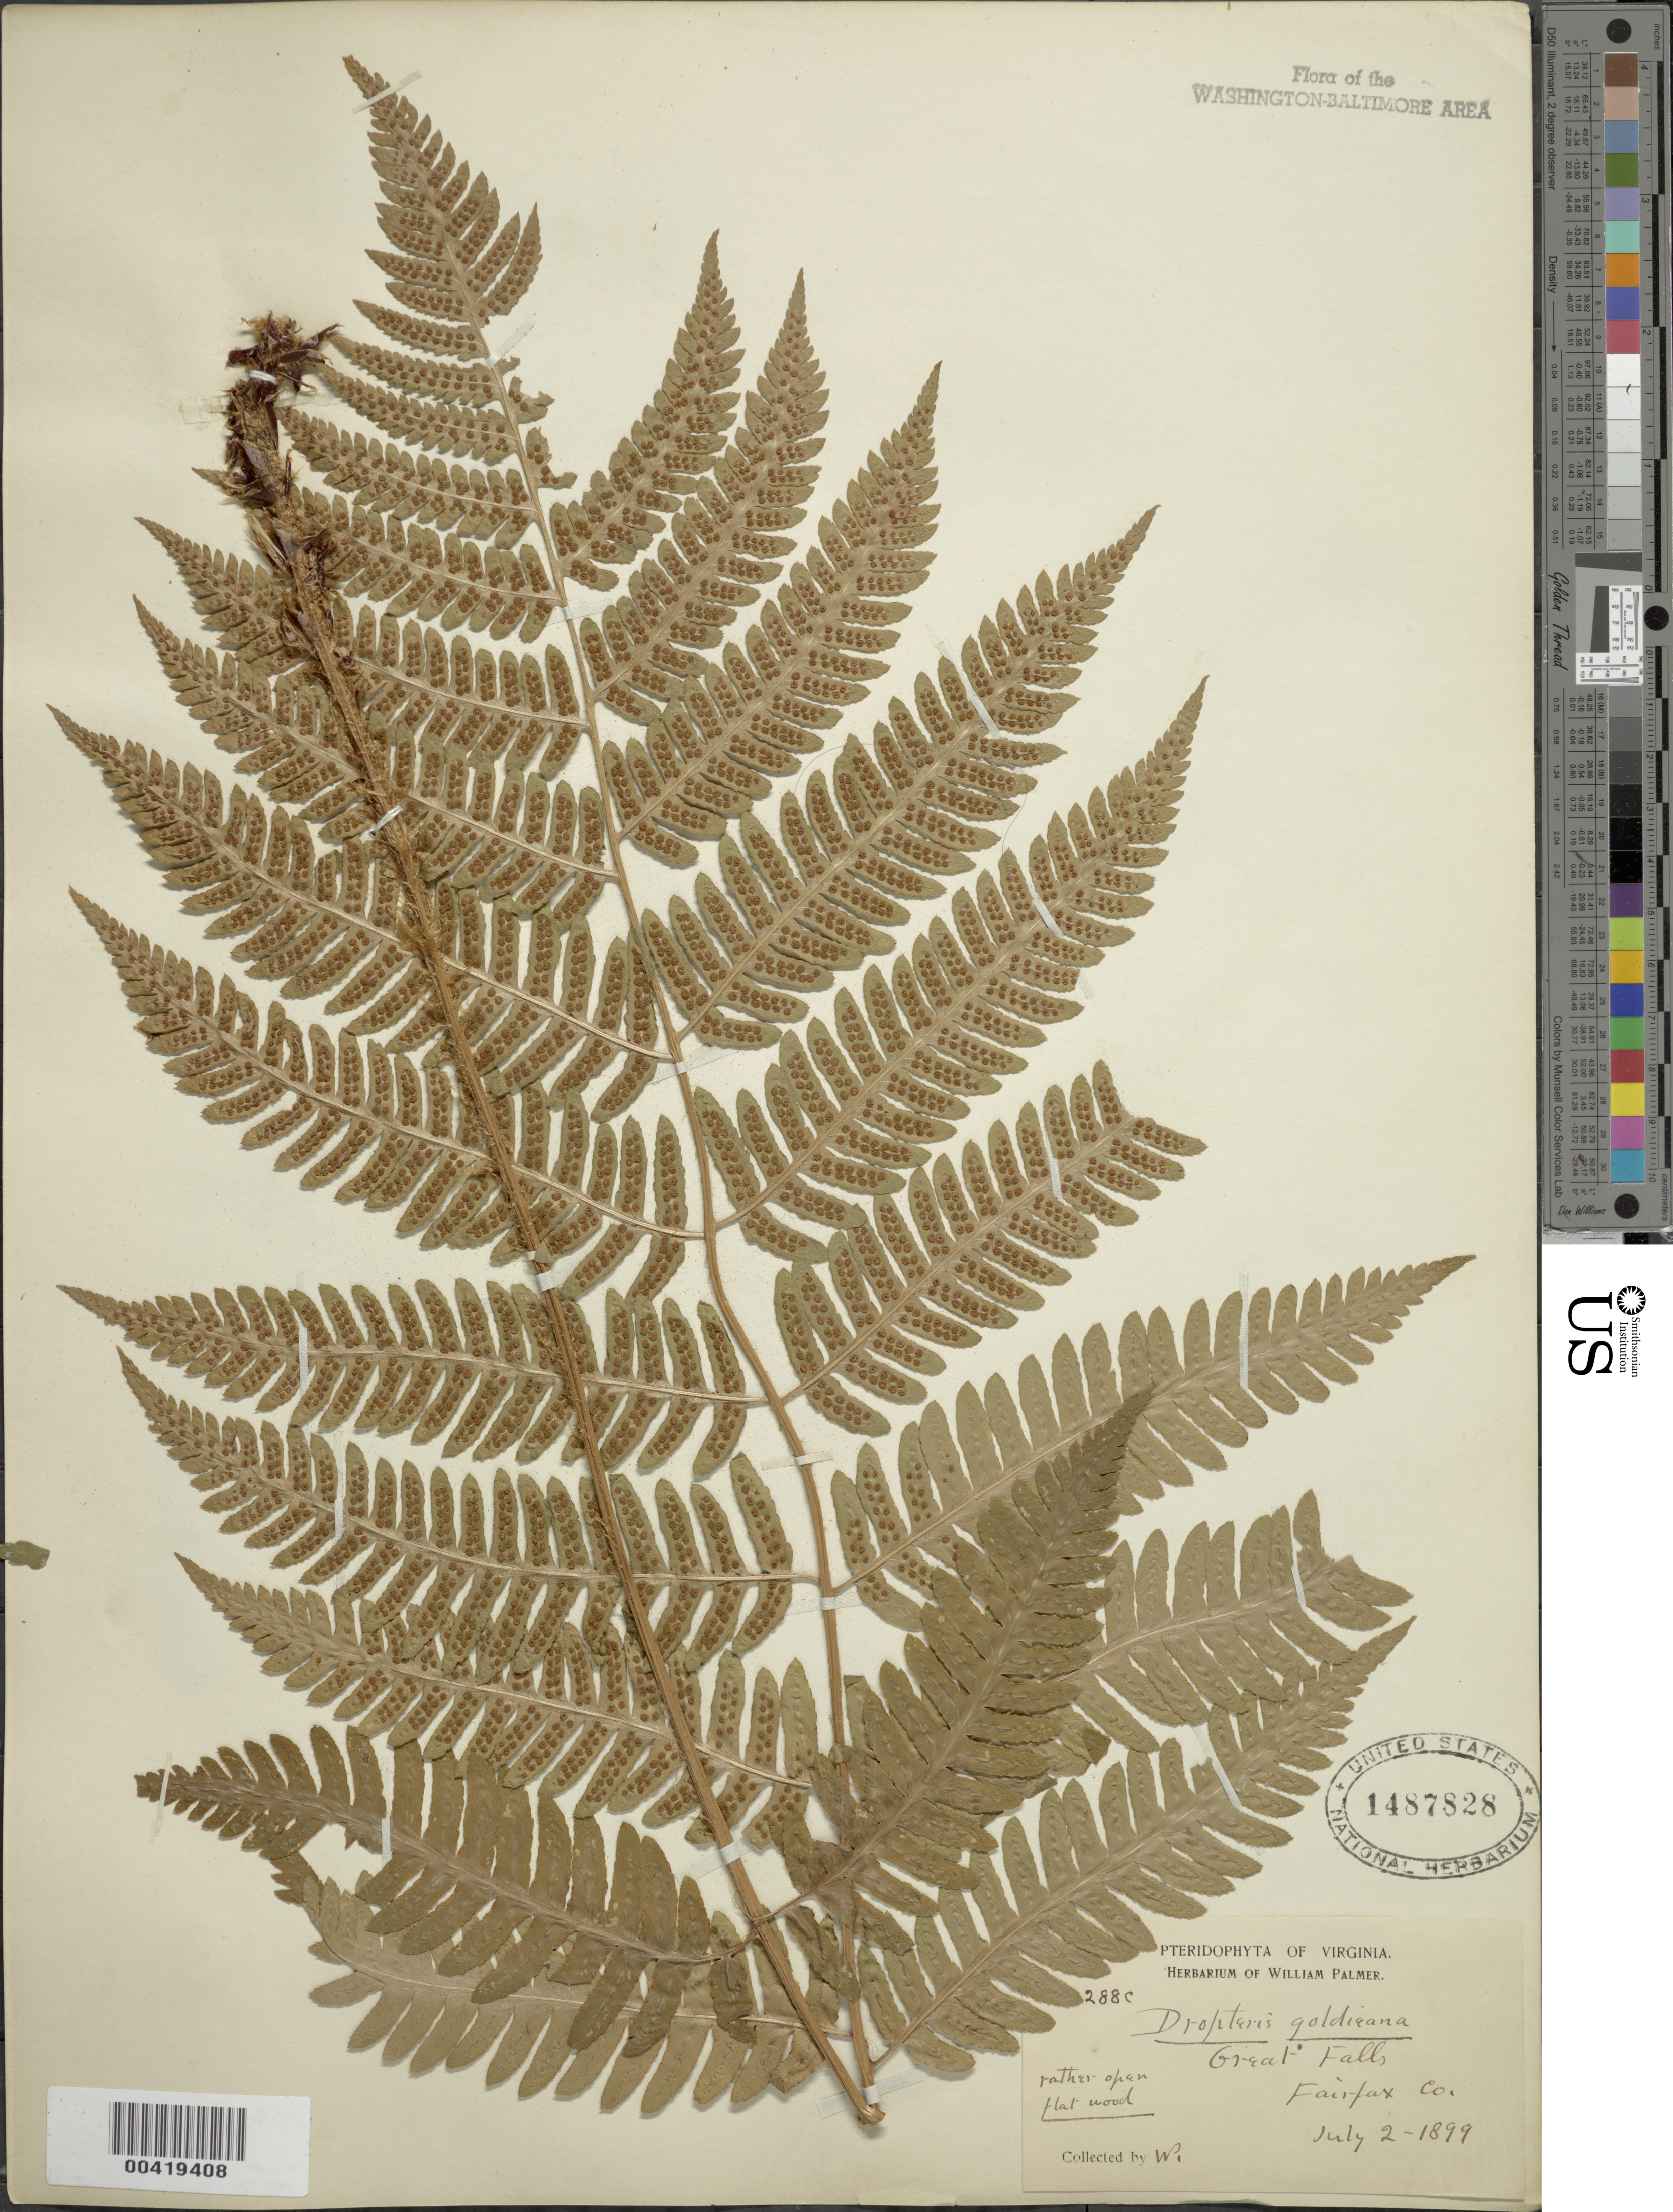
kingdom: Plantae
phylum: Tracheophyta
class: Polypodiopsida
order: Polypodiales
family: Dryopteridaceae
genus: Dryopteris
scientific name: Dryopteris goldiana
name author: (Hook. ex Goldie) A. Gray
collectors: W. Palmer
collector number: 288C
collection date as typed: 02 Jul 1899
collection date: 1899-07-02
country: United States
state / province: Virginia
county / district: Fairfax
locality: Great Falls C. and O. Canal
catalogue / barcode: US 1487828